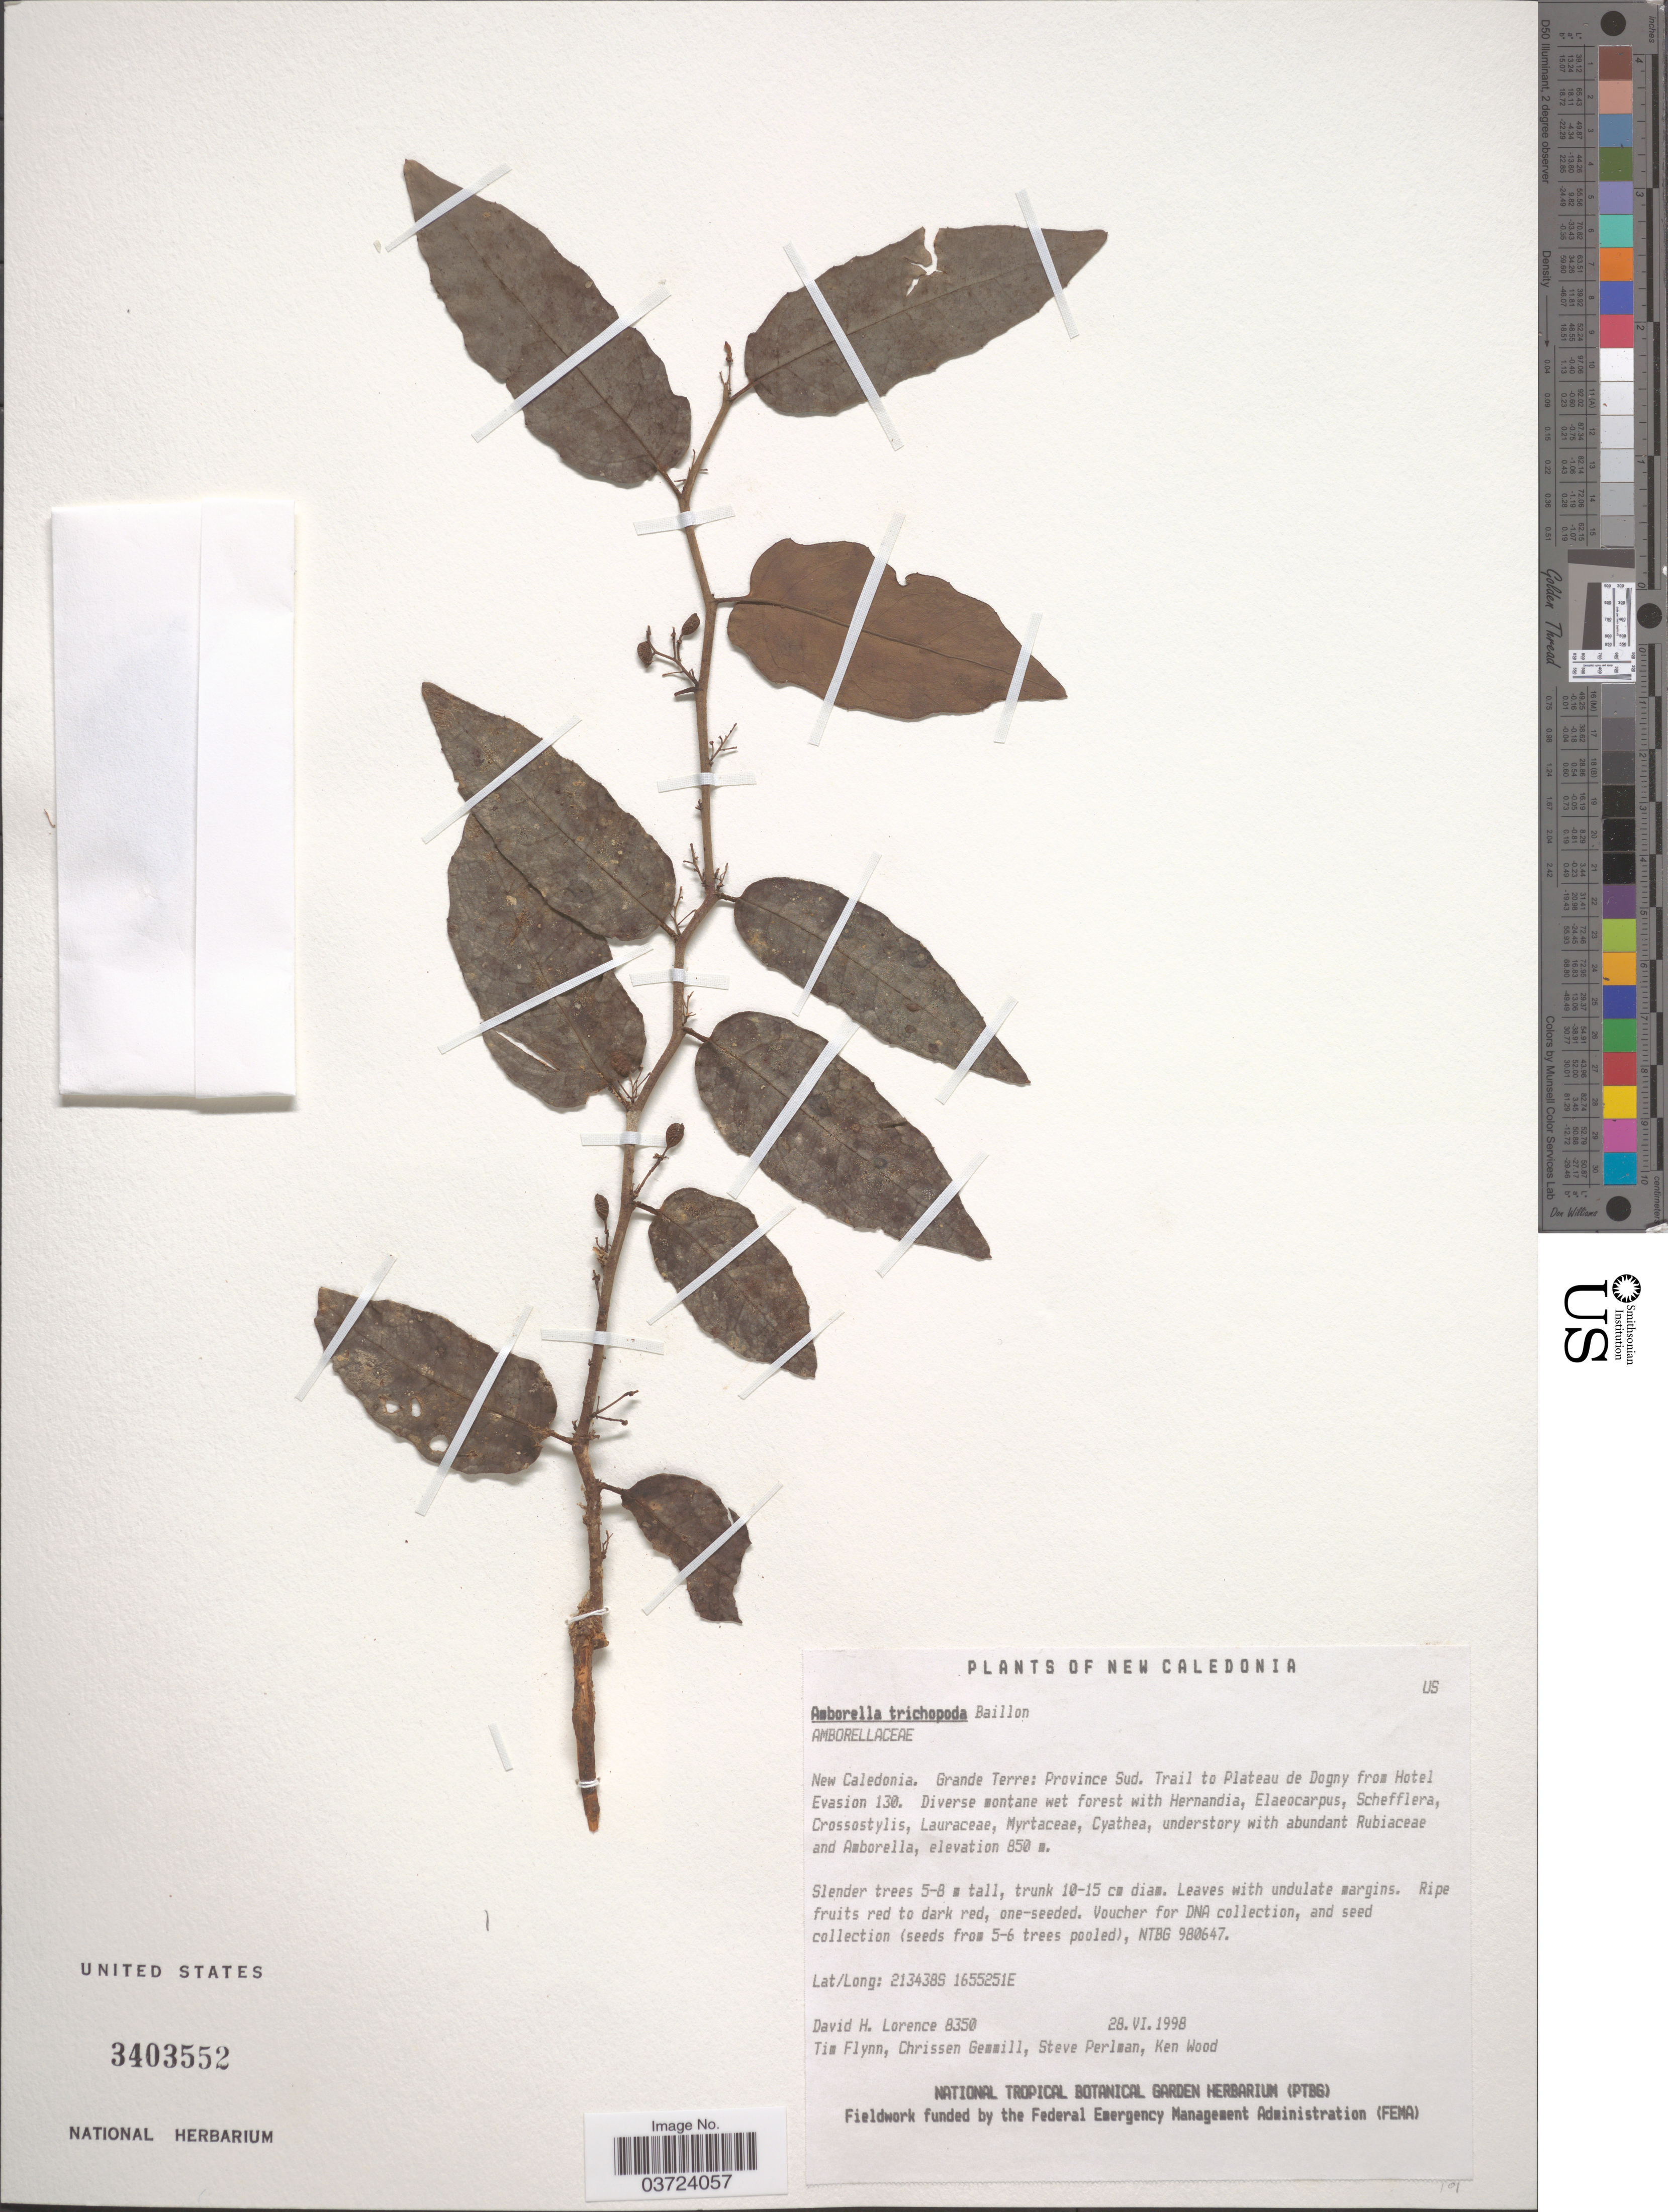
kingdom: Plantae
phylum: Tracheophyta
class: Magnoliopsida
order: Amborellales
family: Amborellaceae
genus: Amborella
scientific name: Amborella trichopoda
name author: Baill.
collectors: D. Lorence, T. Flynn, C. Gemmill, S. Perlman & K. Wood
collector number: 8350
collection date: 1998-06-28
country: New Caledonia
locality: Grande Terre: Province Sud. Trail to Plateau de Dogny from Hotel Evasion 130.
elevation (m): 850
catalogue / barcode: US 3403552